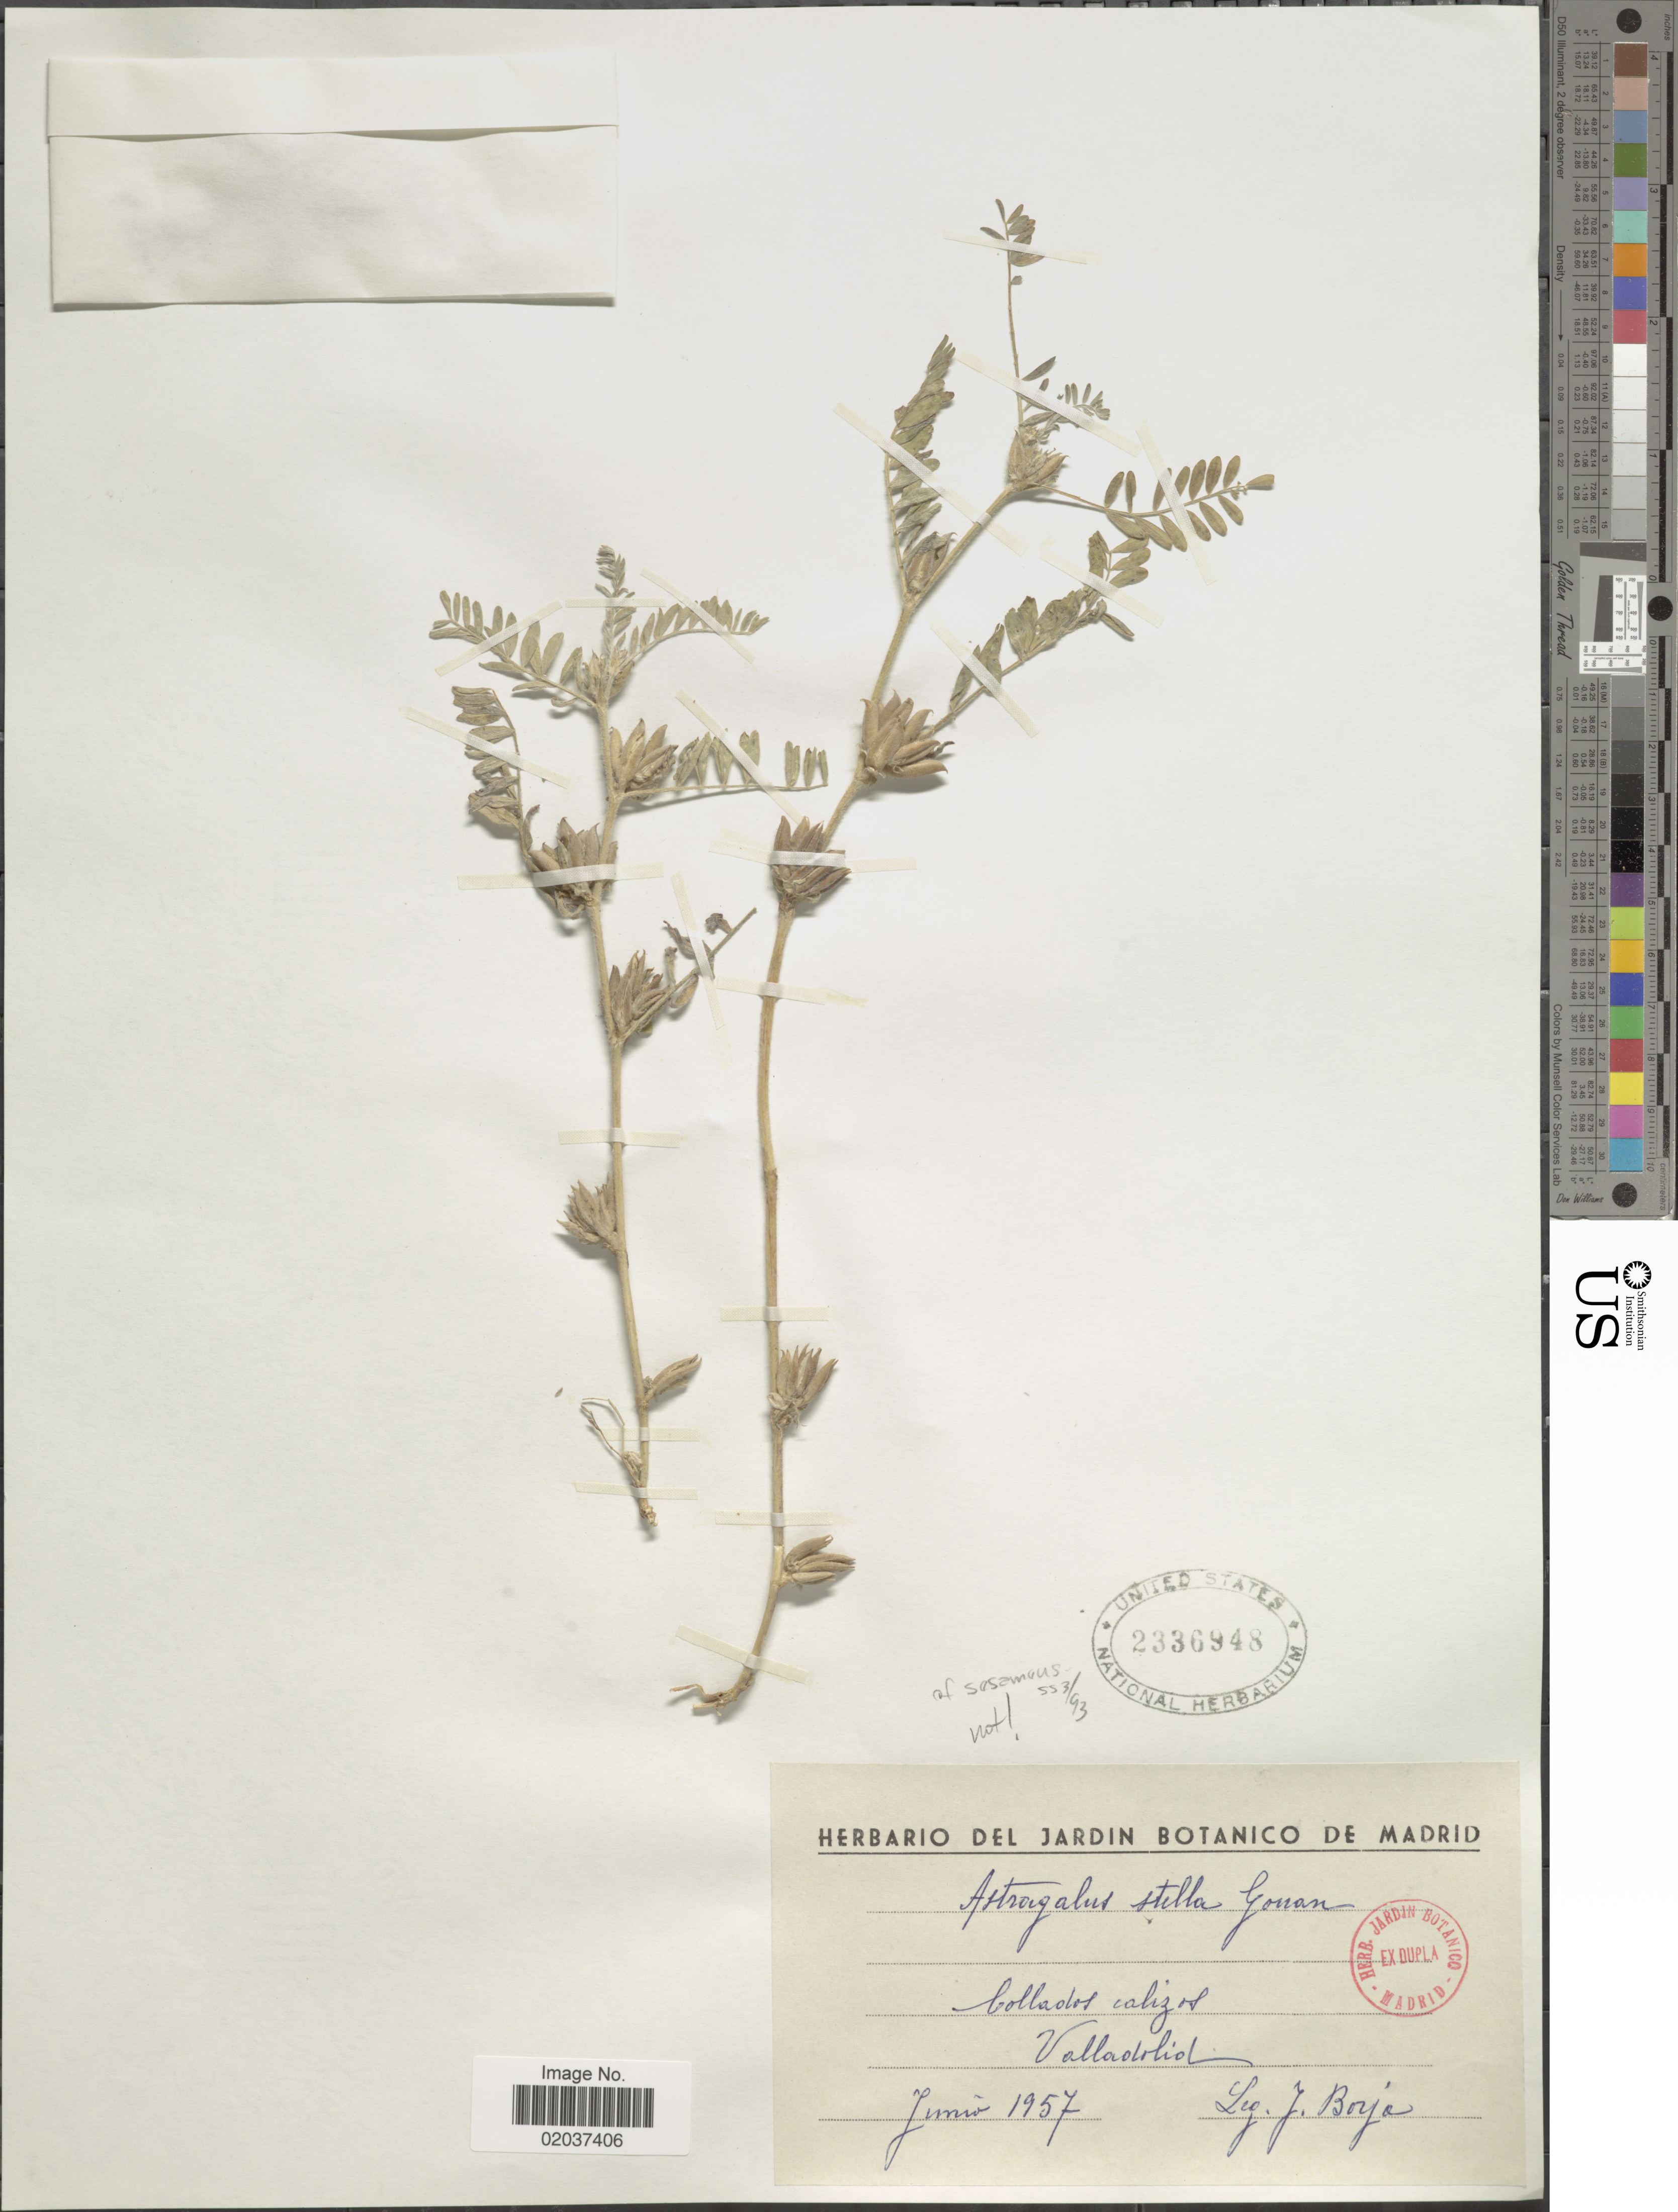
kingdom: Plantae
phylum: Tracheophyta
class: Magnoliopsida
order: Fabales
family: Fabaceae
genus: Astragalus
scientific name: Astragalus sesameus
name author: L.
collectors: J. Borja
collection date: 1957-06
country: Spain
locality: Collados calizos, Valladolid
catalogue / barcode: US 2336948